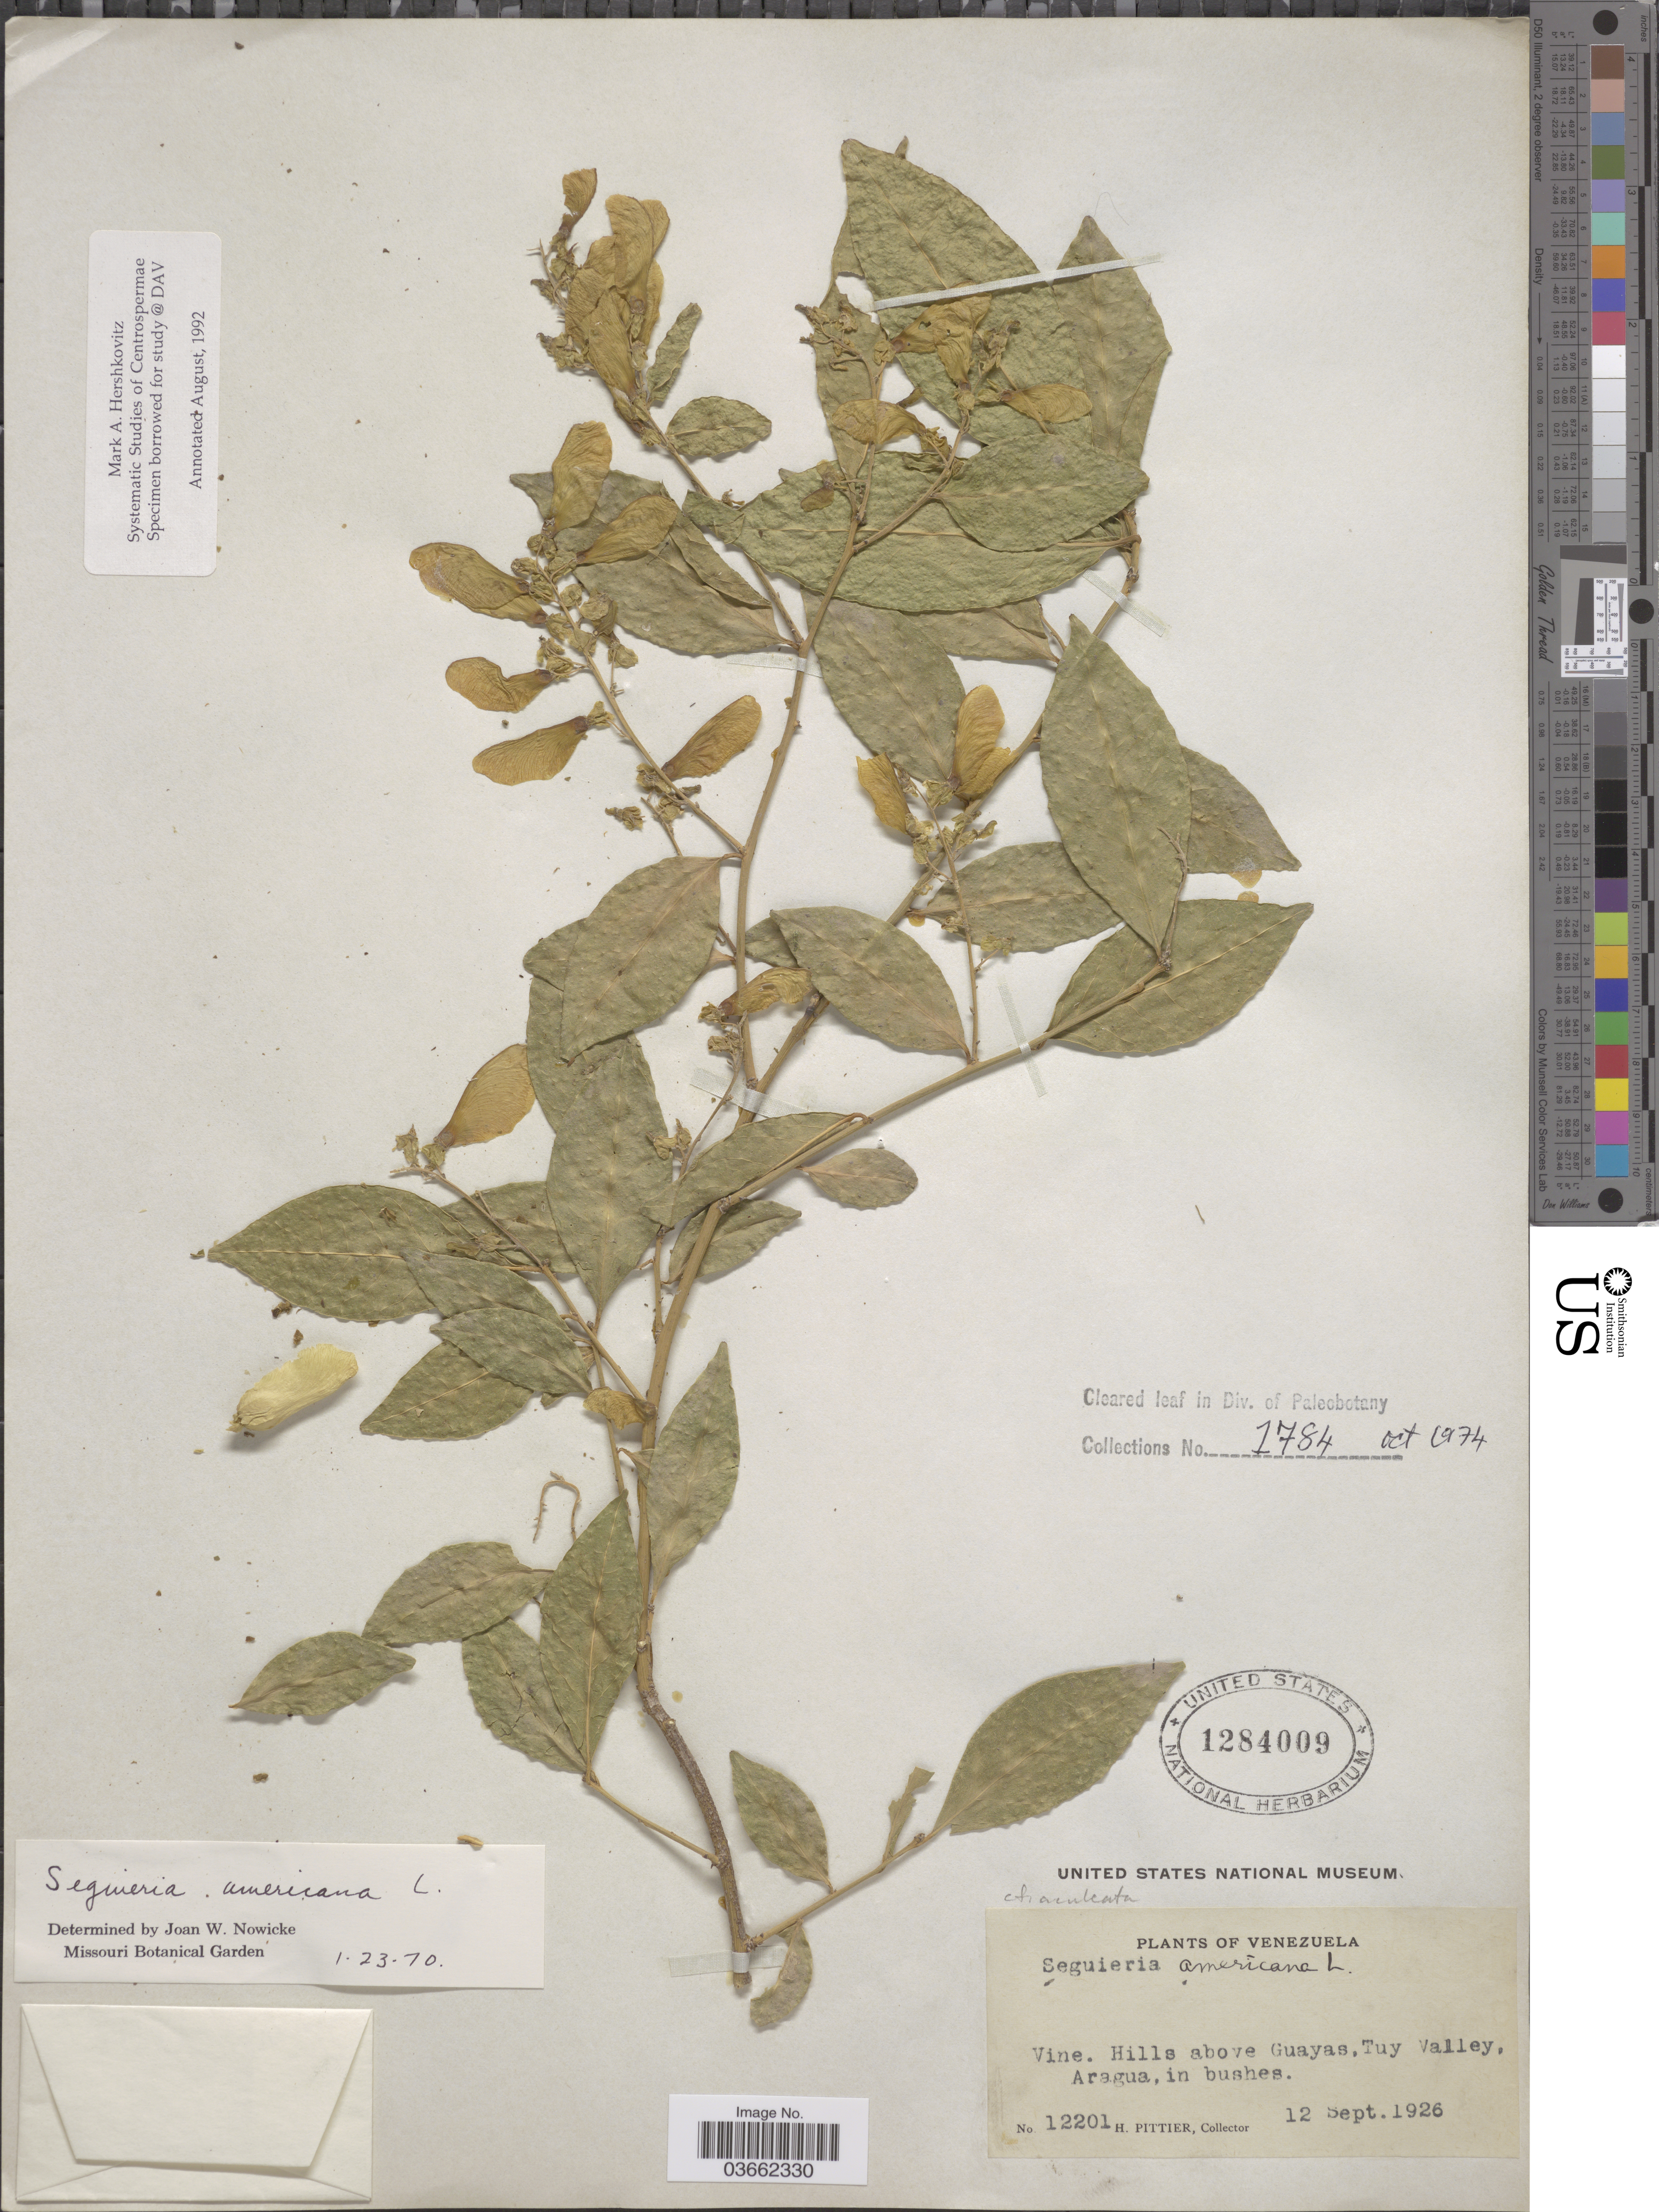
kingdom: Plantae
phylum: Tracheophyta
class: Magnoliopsida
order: Caryophyllales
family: Phytolaccaceae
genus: Seguieria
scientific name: Seguieria americana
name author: L.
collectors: H. F. Pittier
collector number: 12201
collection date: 1926-09-12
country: Venezuela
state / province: Aragua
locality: Hills above Guayas, Tuy Valley.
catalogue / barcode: US 1284009